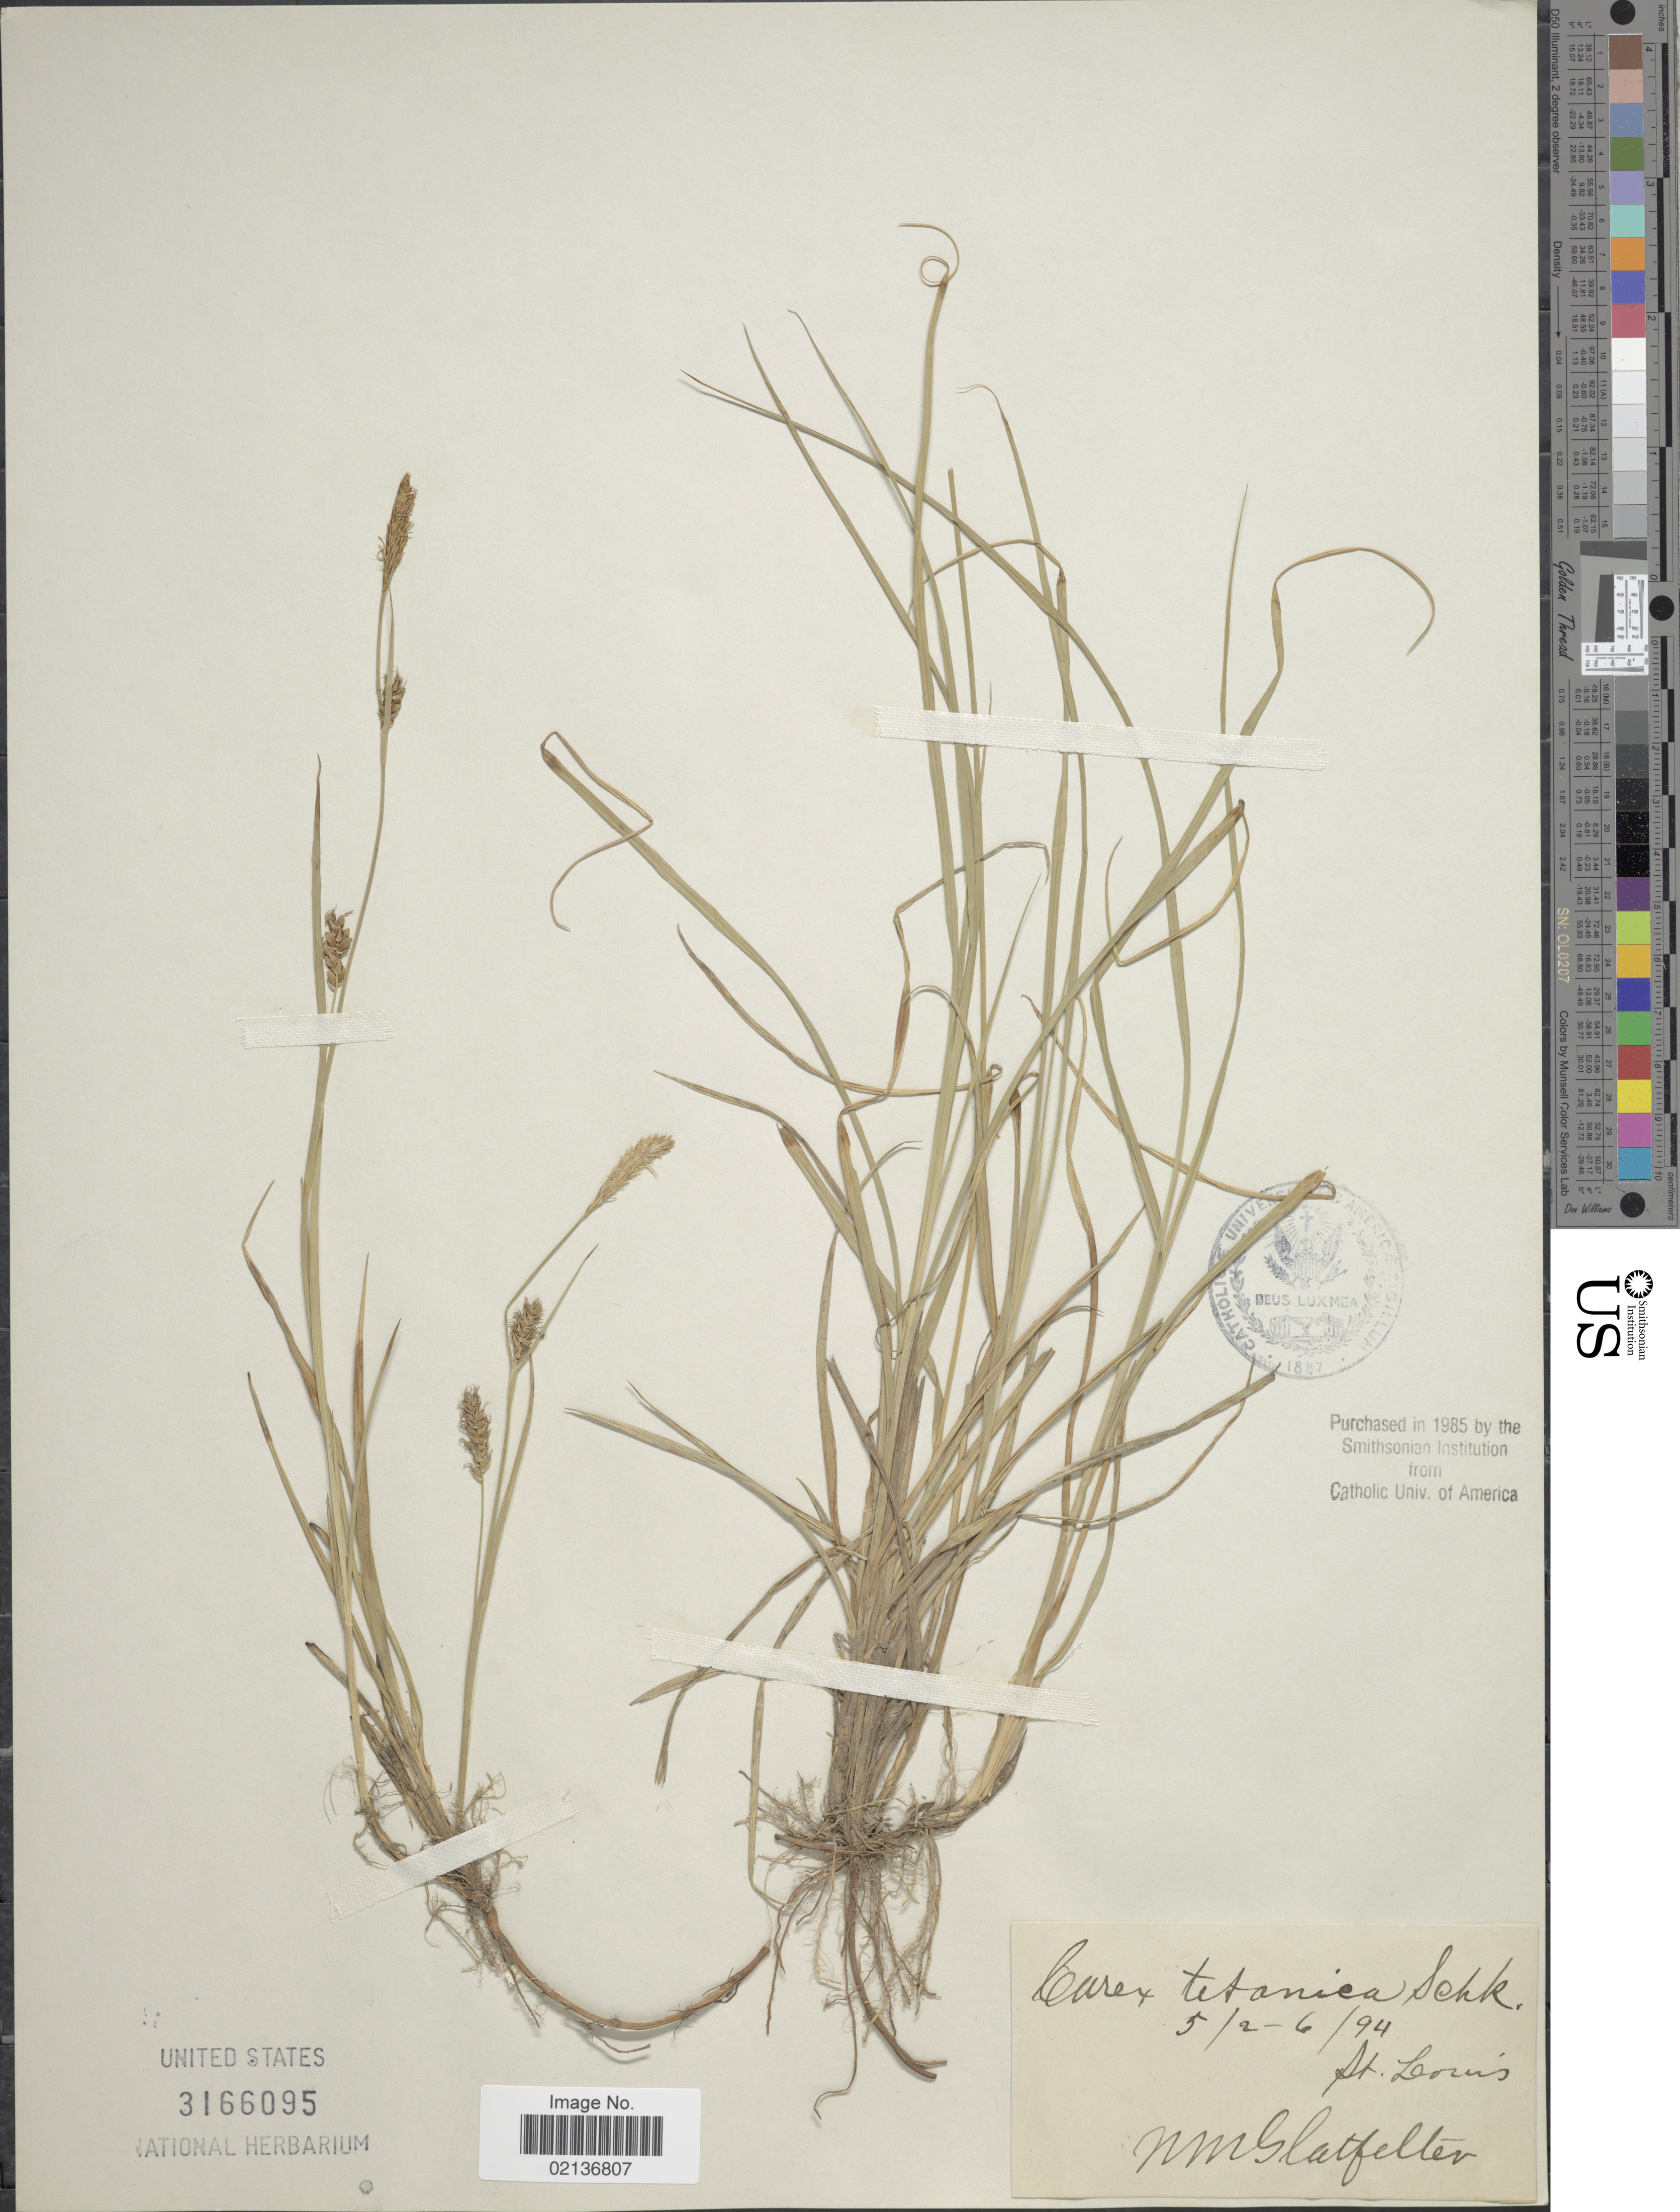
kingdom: Plantae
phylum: Tracheophyta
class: Liliopsida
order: Poales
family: Cyperaceae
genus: Carex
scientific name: Carex tetanica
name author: Schkuhr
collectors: N. M. Glatfelter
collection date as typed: Transcribed d/m/y: 2/6/94 to 5/6/94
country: United States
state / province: Missouri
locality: St. Louis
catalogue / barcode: US 3166095